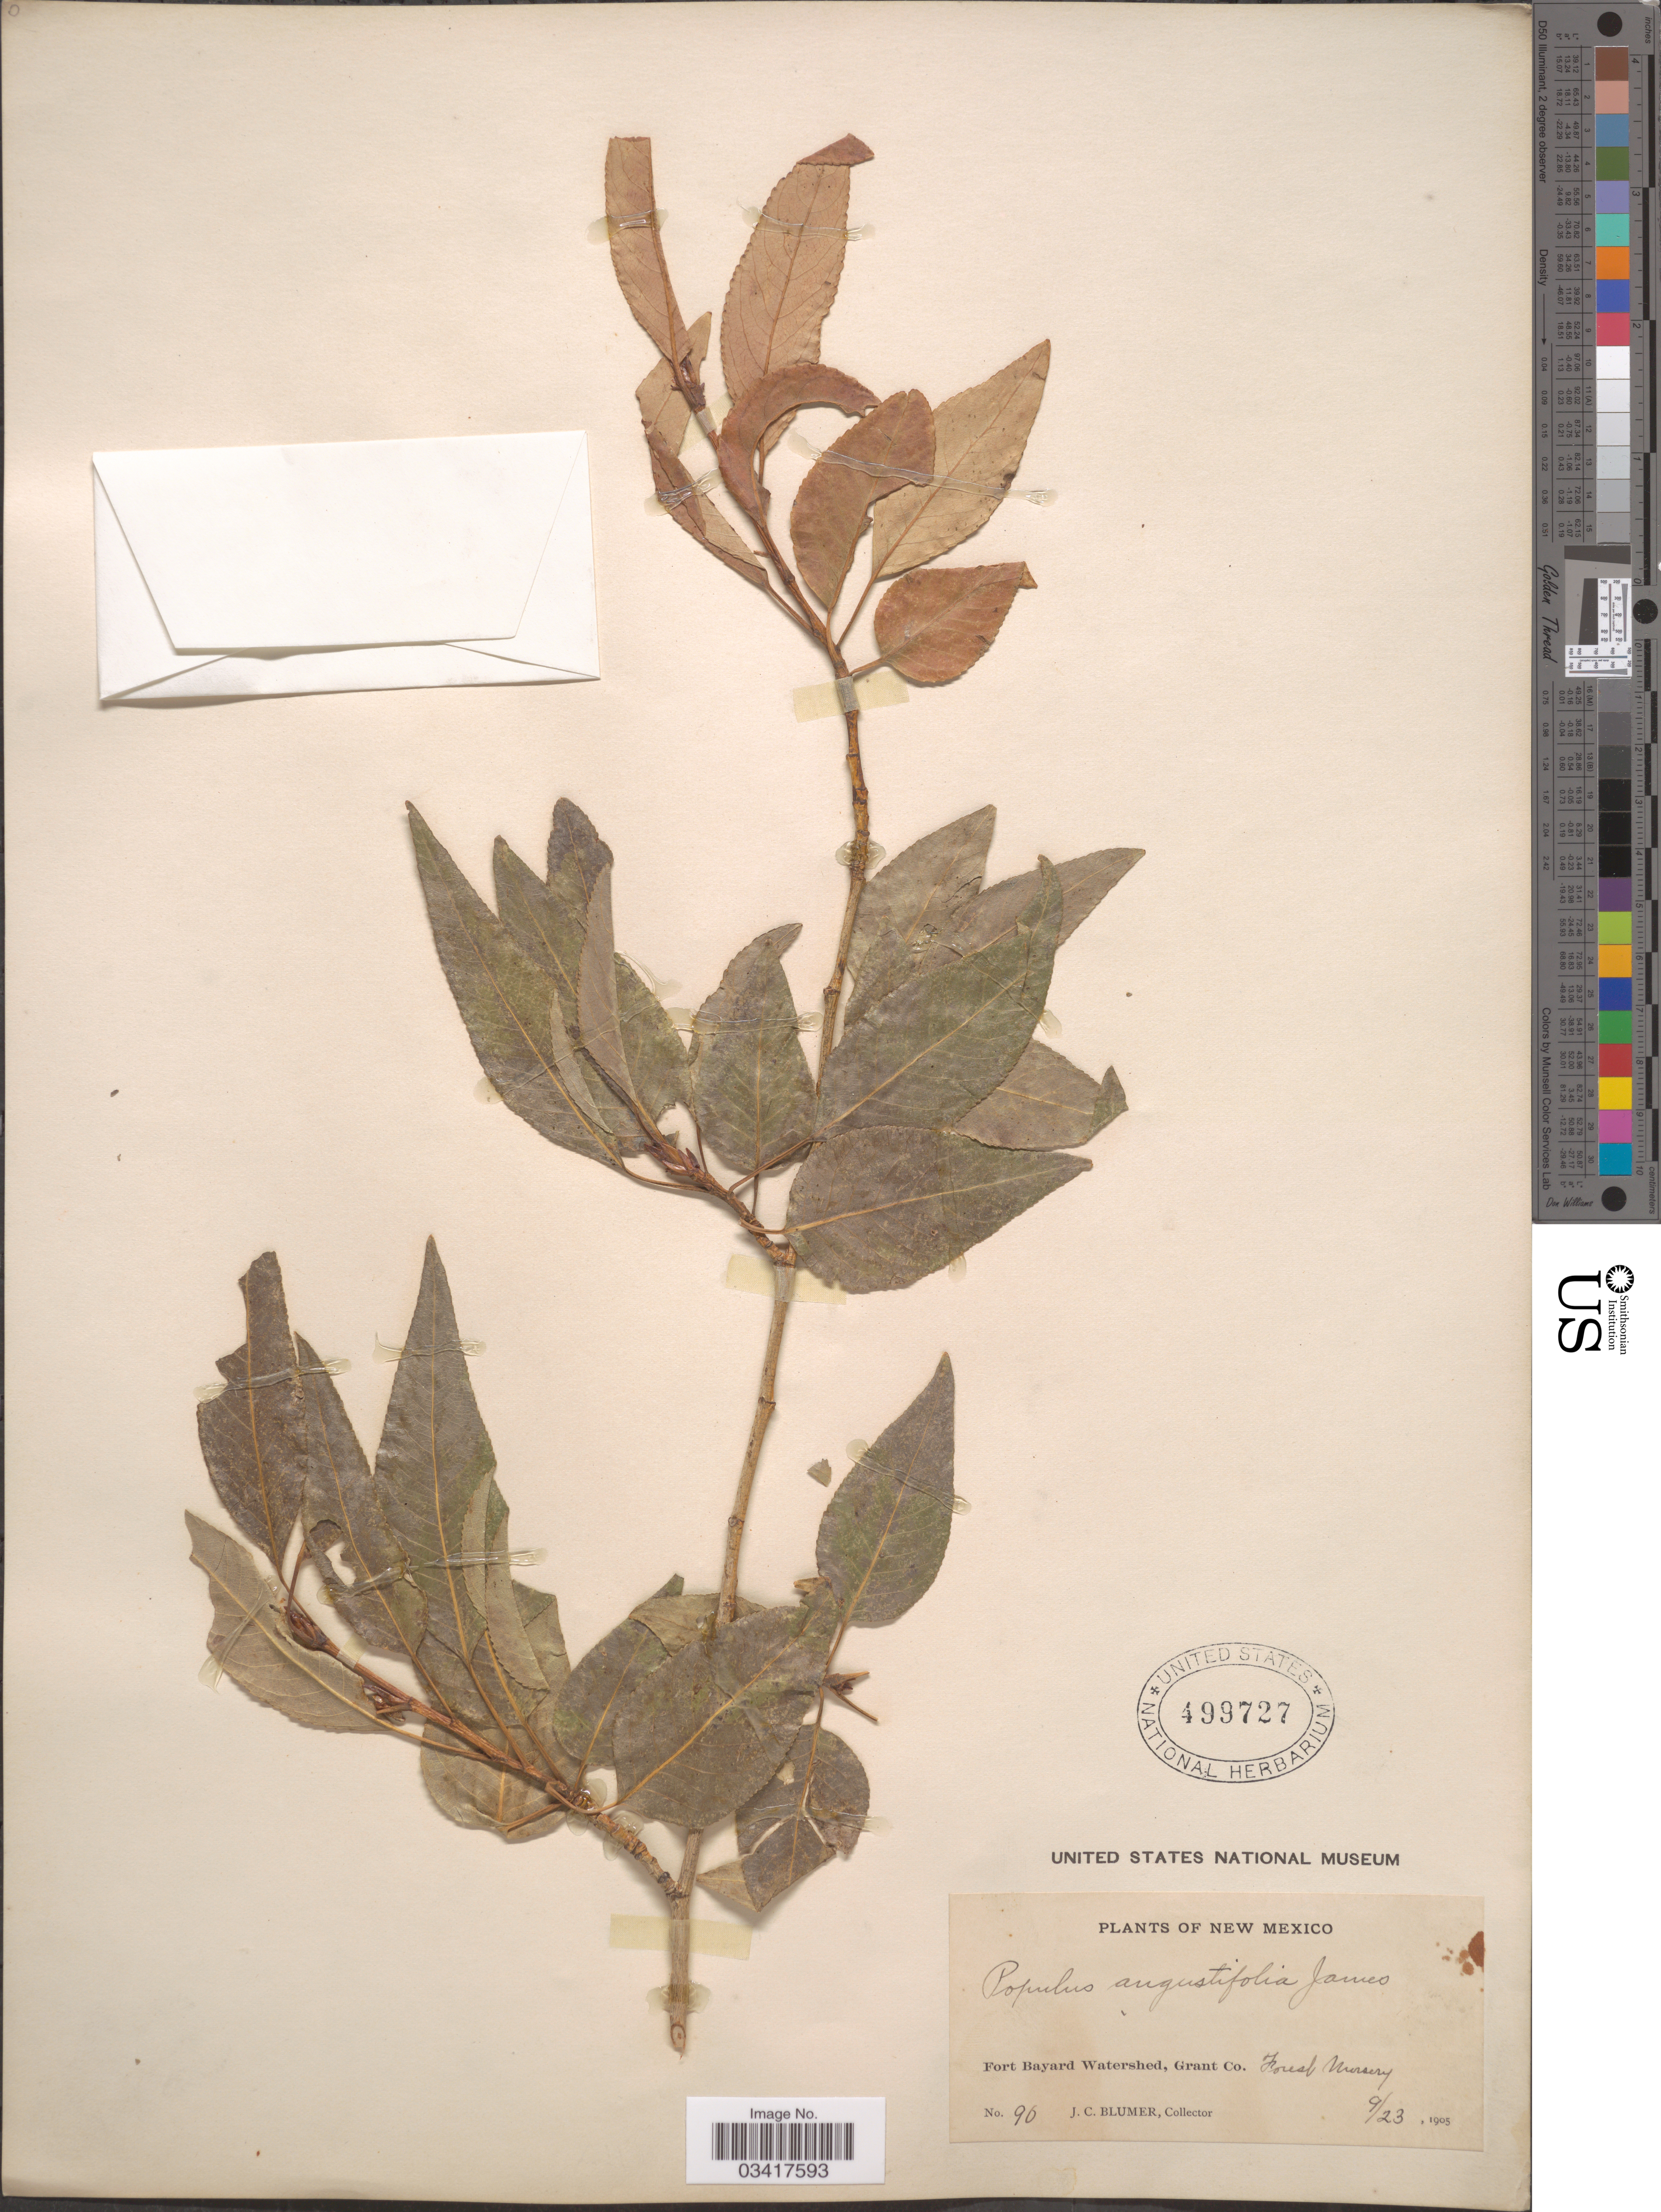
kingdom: Plantae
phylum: Tracheophyta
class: Magnoliopsida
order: Malpighiales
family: Salicaceae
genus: Populus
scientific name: Populus angustifolia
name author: E. James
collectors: J. C. Blumer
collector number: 96*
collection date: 1905-09-23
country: United States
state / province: New Mexico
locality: Fort Bayard Watershed, Grant Co. Forest Nursery.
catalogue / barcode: US 499727